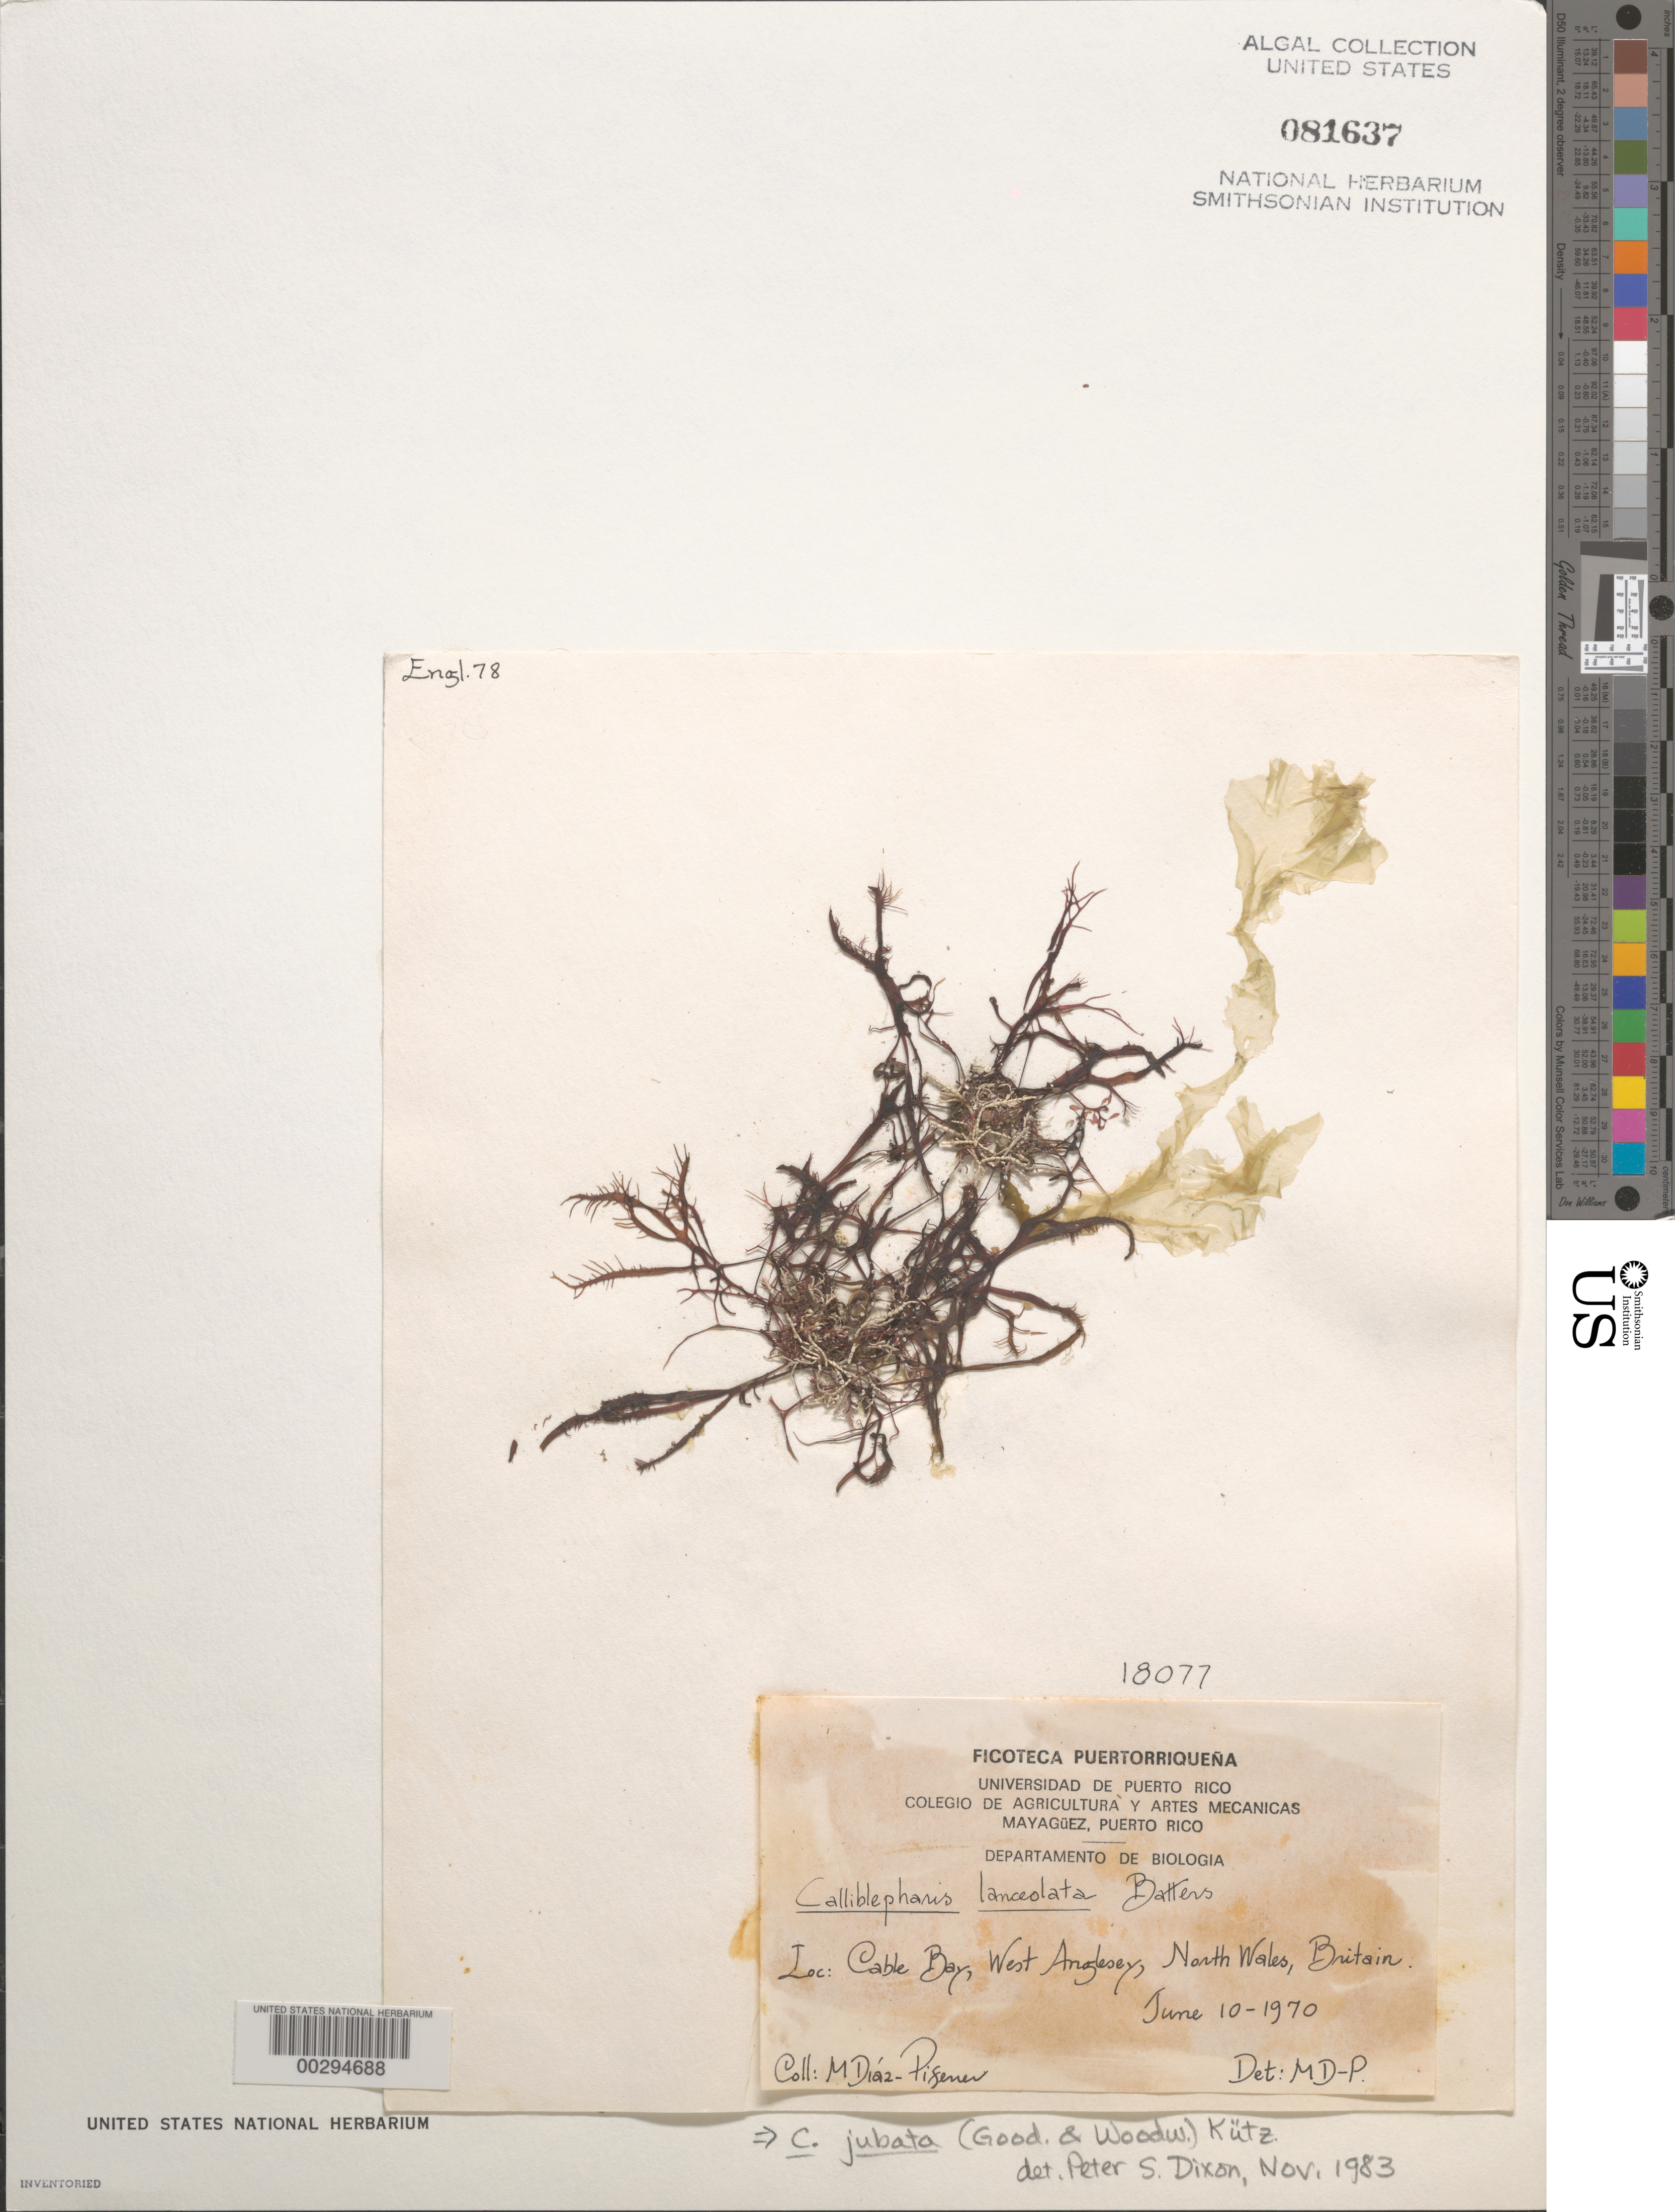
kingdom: Plantae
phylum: Rhodophyta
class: Florideophyceae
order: Gigartinales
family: Cystocloniaceae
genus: Calliblepharis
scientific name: Calliblepharis jubata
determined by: Dixon, P. S.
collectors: M. Diaz-Piferrer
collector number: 18077 & ENGL. 78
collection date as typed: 10 Jun 1970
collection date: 1970-06-10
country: United Kingdom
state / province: Wales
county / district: Gwynedd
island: Anglesey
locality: Cable Bay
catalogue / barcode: US 81637